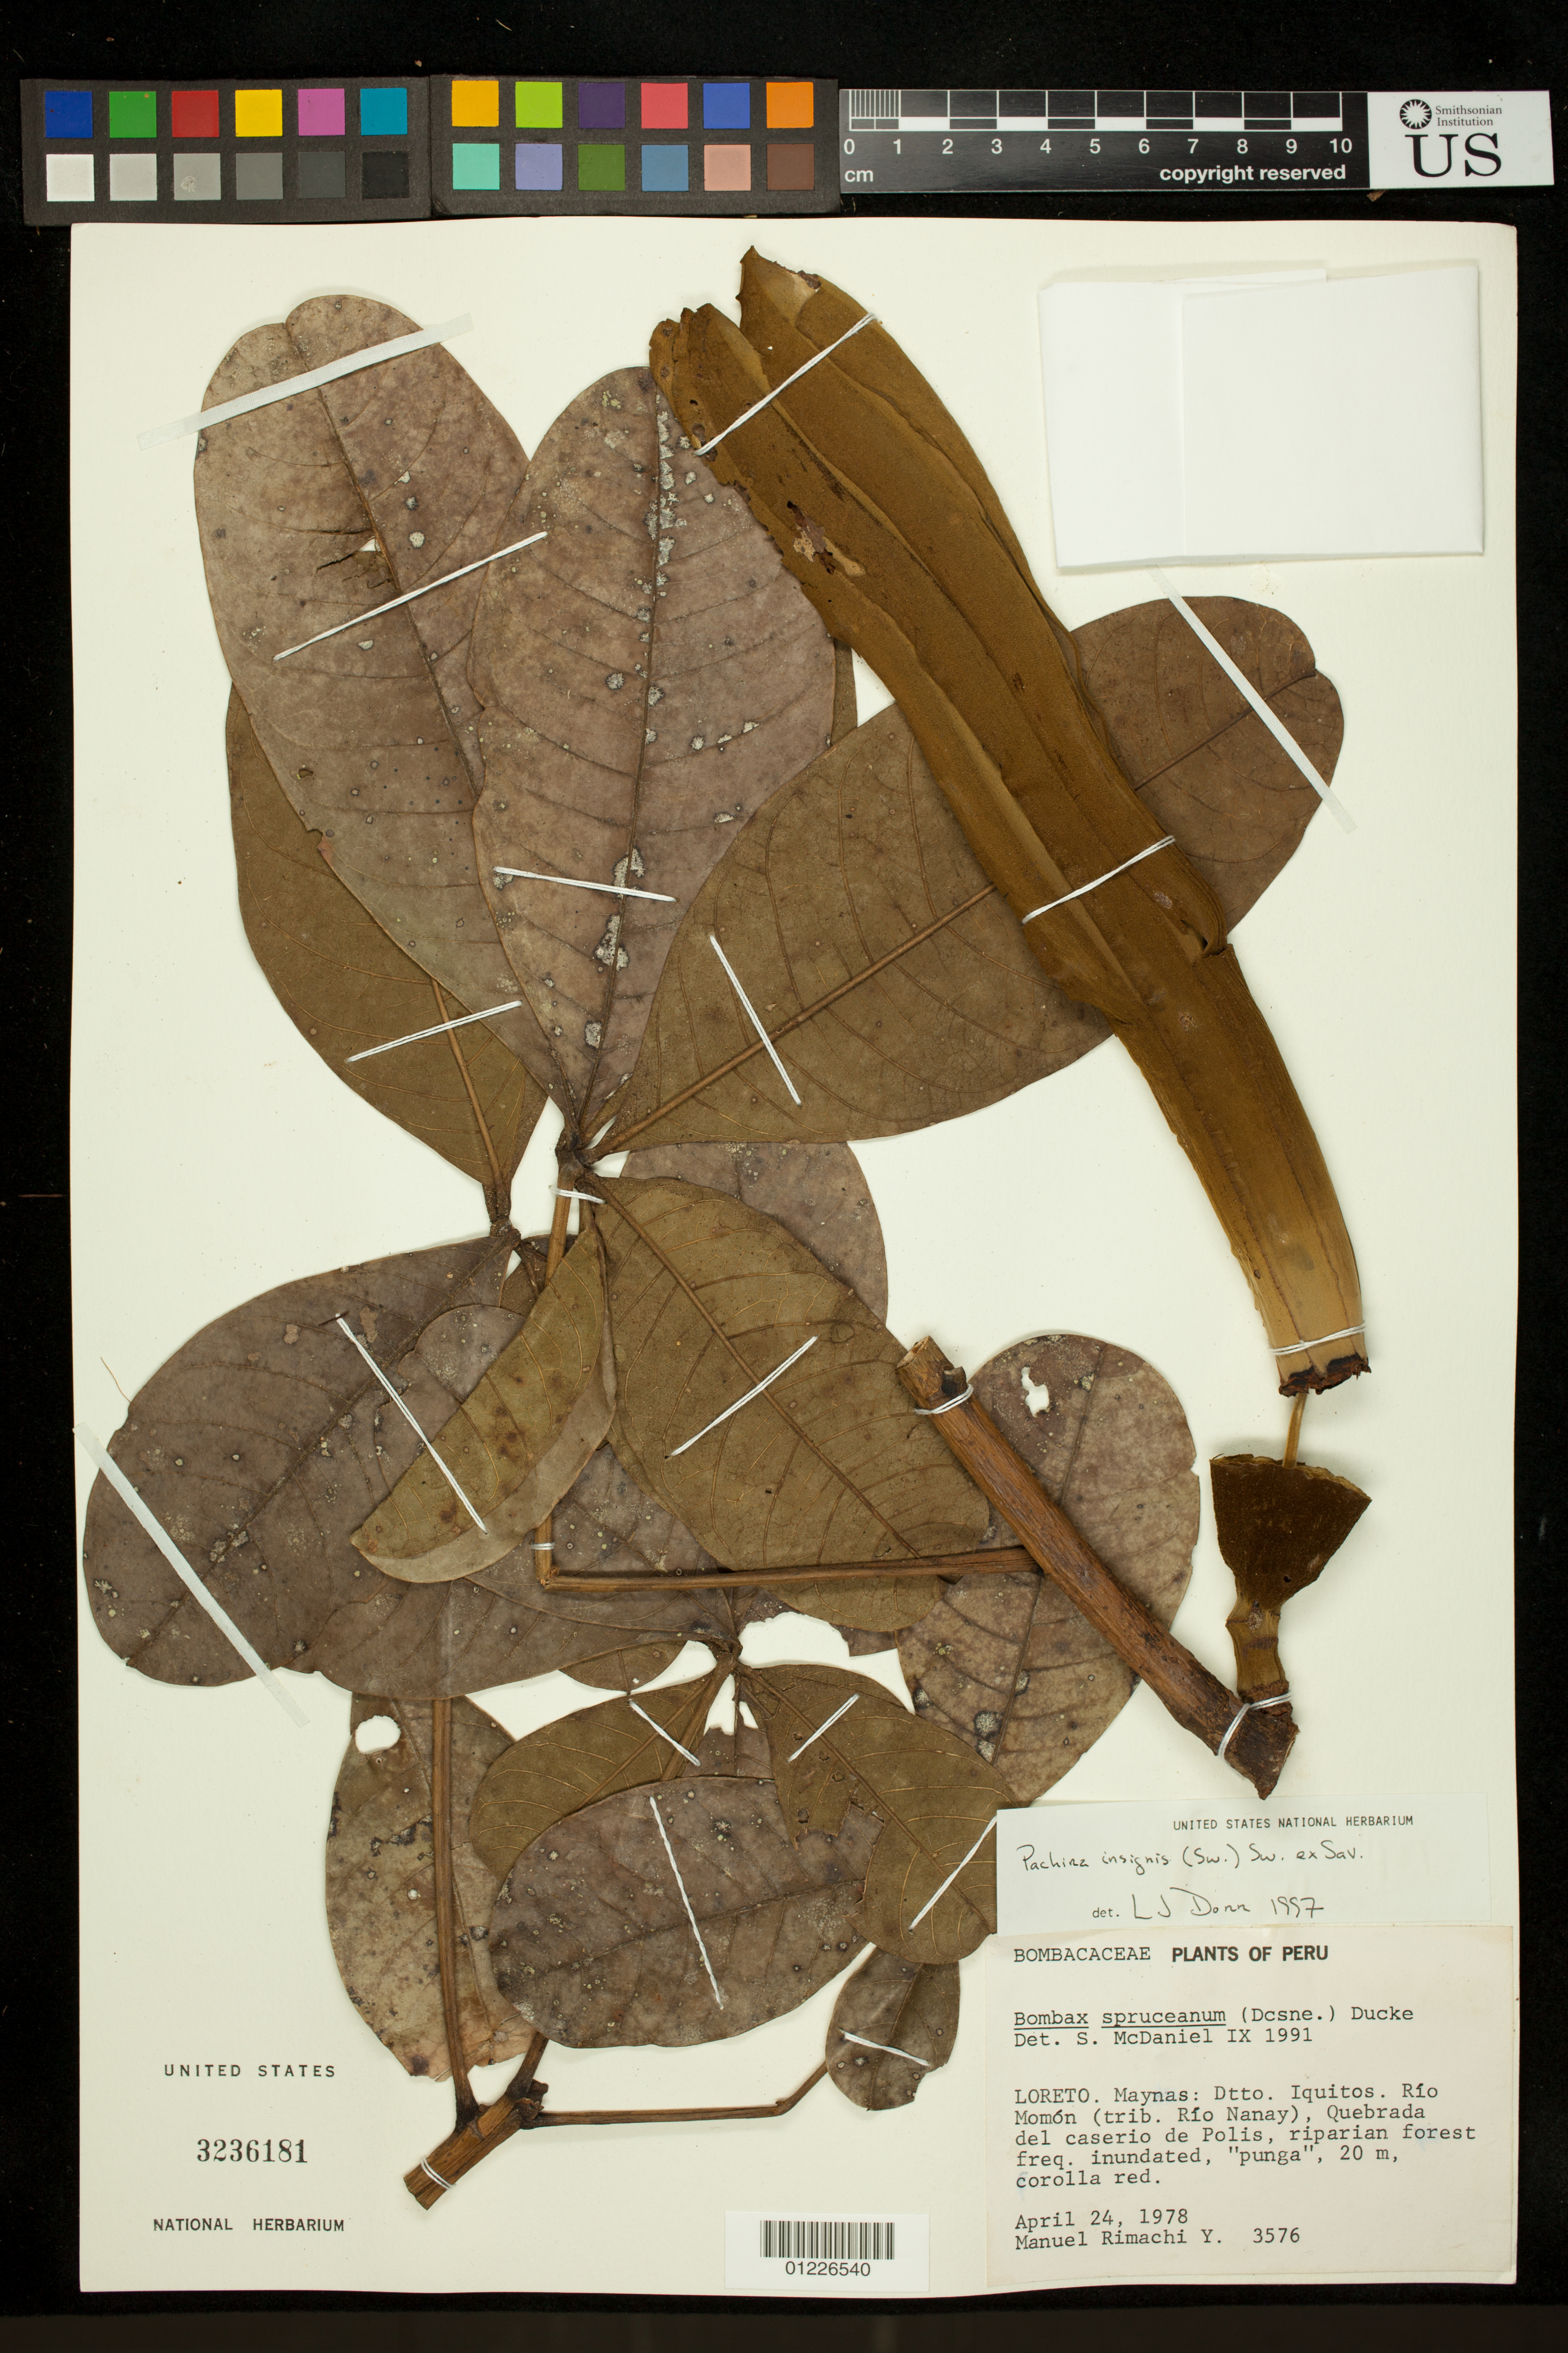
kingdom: Plantae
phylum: Tracheophyta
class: Magnoliopsida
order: Malvales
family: Malvaceae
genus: Pachira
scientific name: Pachira insignis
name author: (Sw.) Sw. ex Savigny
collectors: M. Rimachi Y.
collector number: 3576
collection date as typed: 4/24/1978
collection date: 1978-04-24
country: Peru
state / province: Loreto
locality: Loreto. Maynas: Dtto. Iquitos. Río Momón (trib. Río Nanay), Quebrada del caserio de Polis, riparian forest freq. inundated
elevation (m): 20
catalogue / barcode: US 3236181